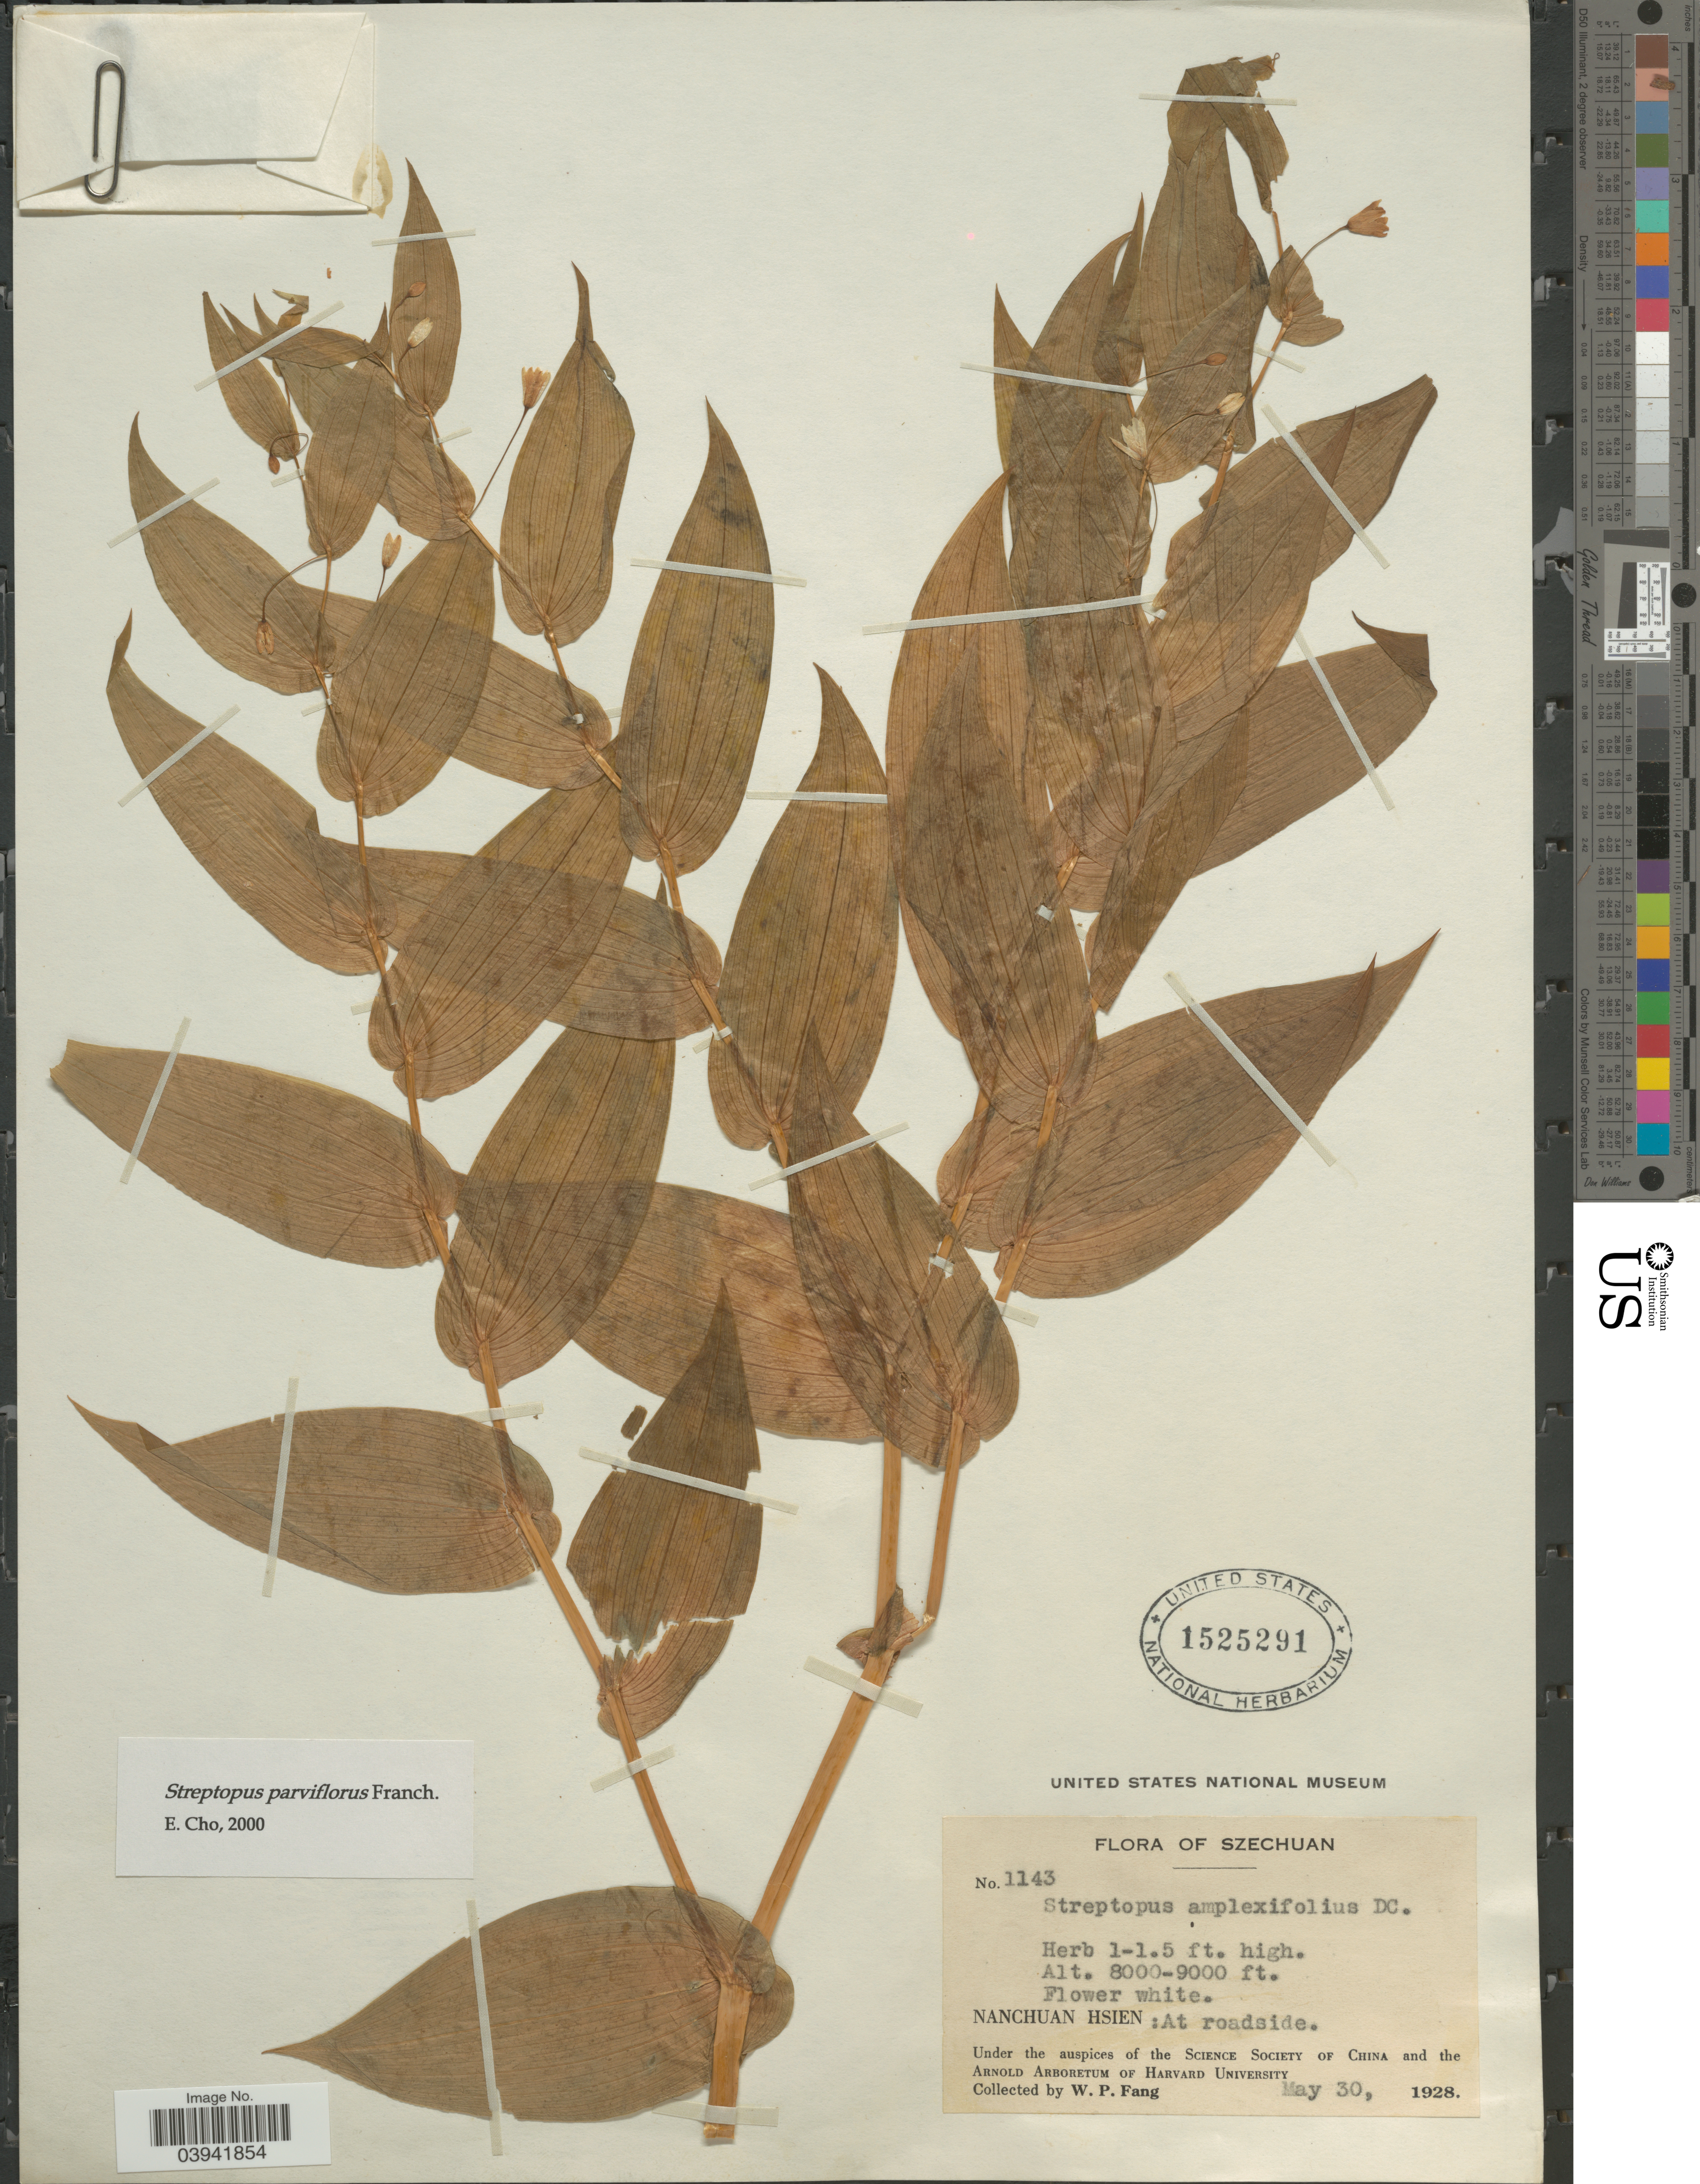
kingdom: Plantae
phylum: Tracheophyta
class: Liliopsida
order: Liliales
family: Liliaceae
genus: Streptopus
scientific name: Streptopus parviflorus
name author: Franch.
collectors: W. P. Fang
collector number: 1143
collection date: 1928-05-30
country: China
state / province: Sichuan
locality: Szechuan. Nanchuan Hsien: At Roadside.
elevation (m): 2438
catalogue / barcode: US 1525291